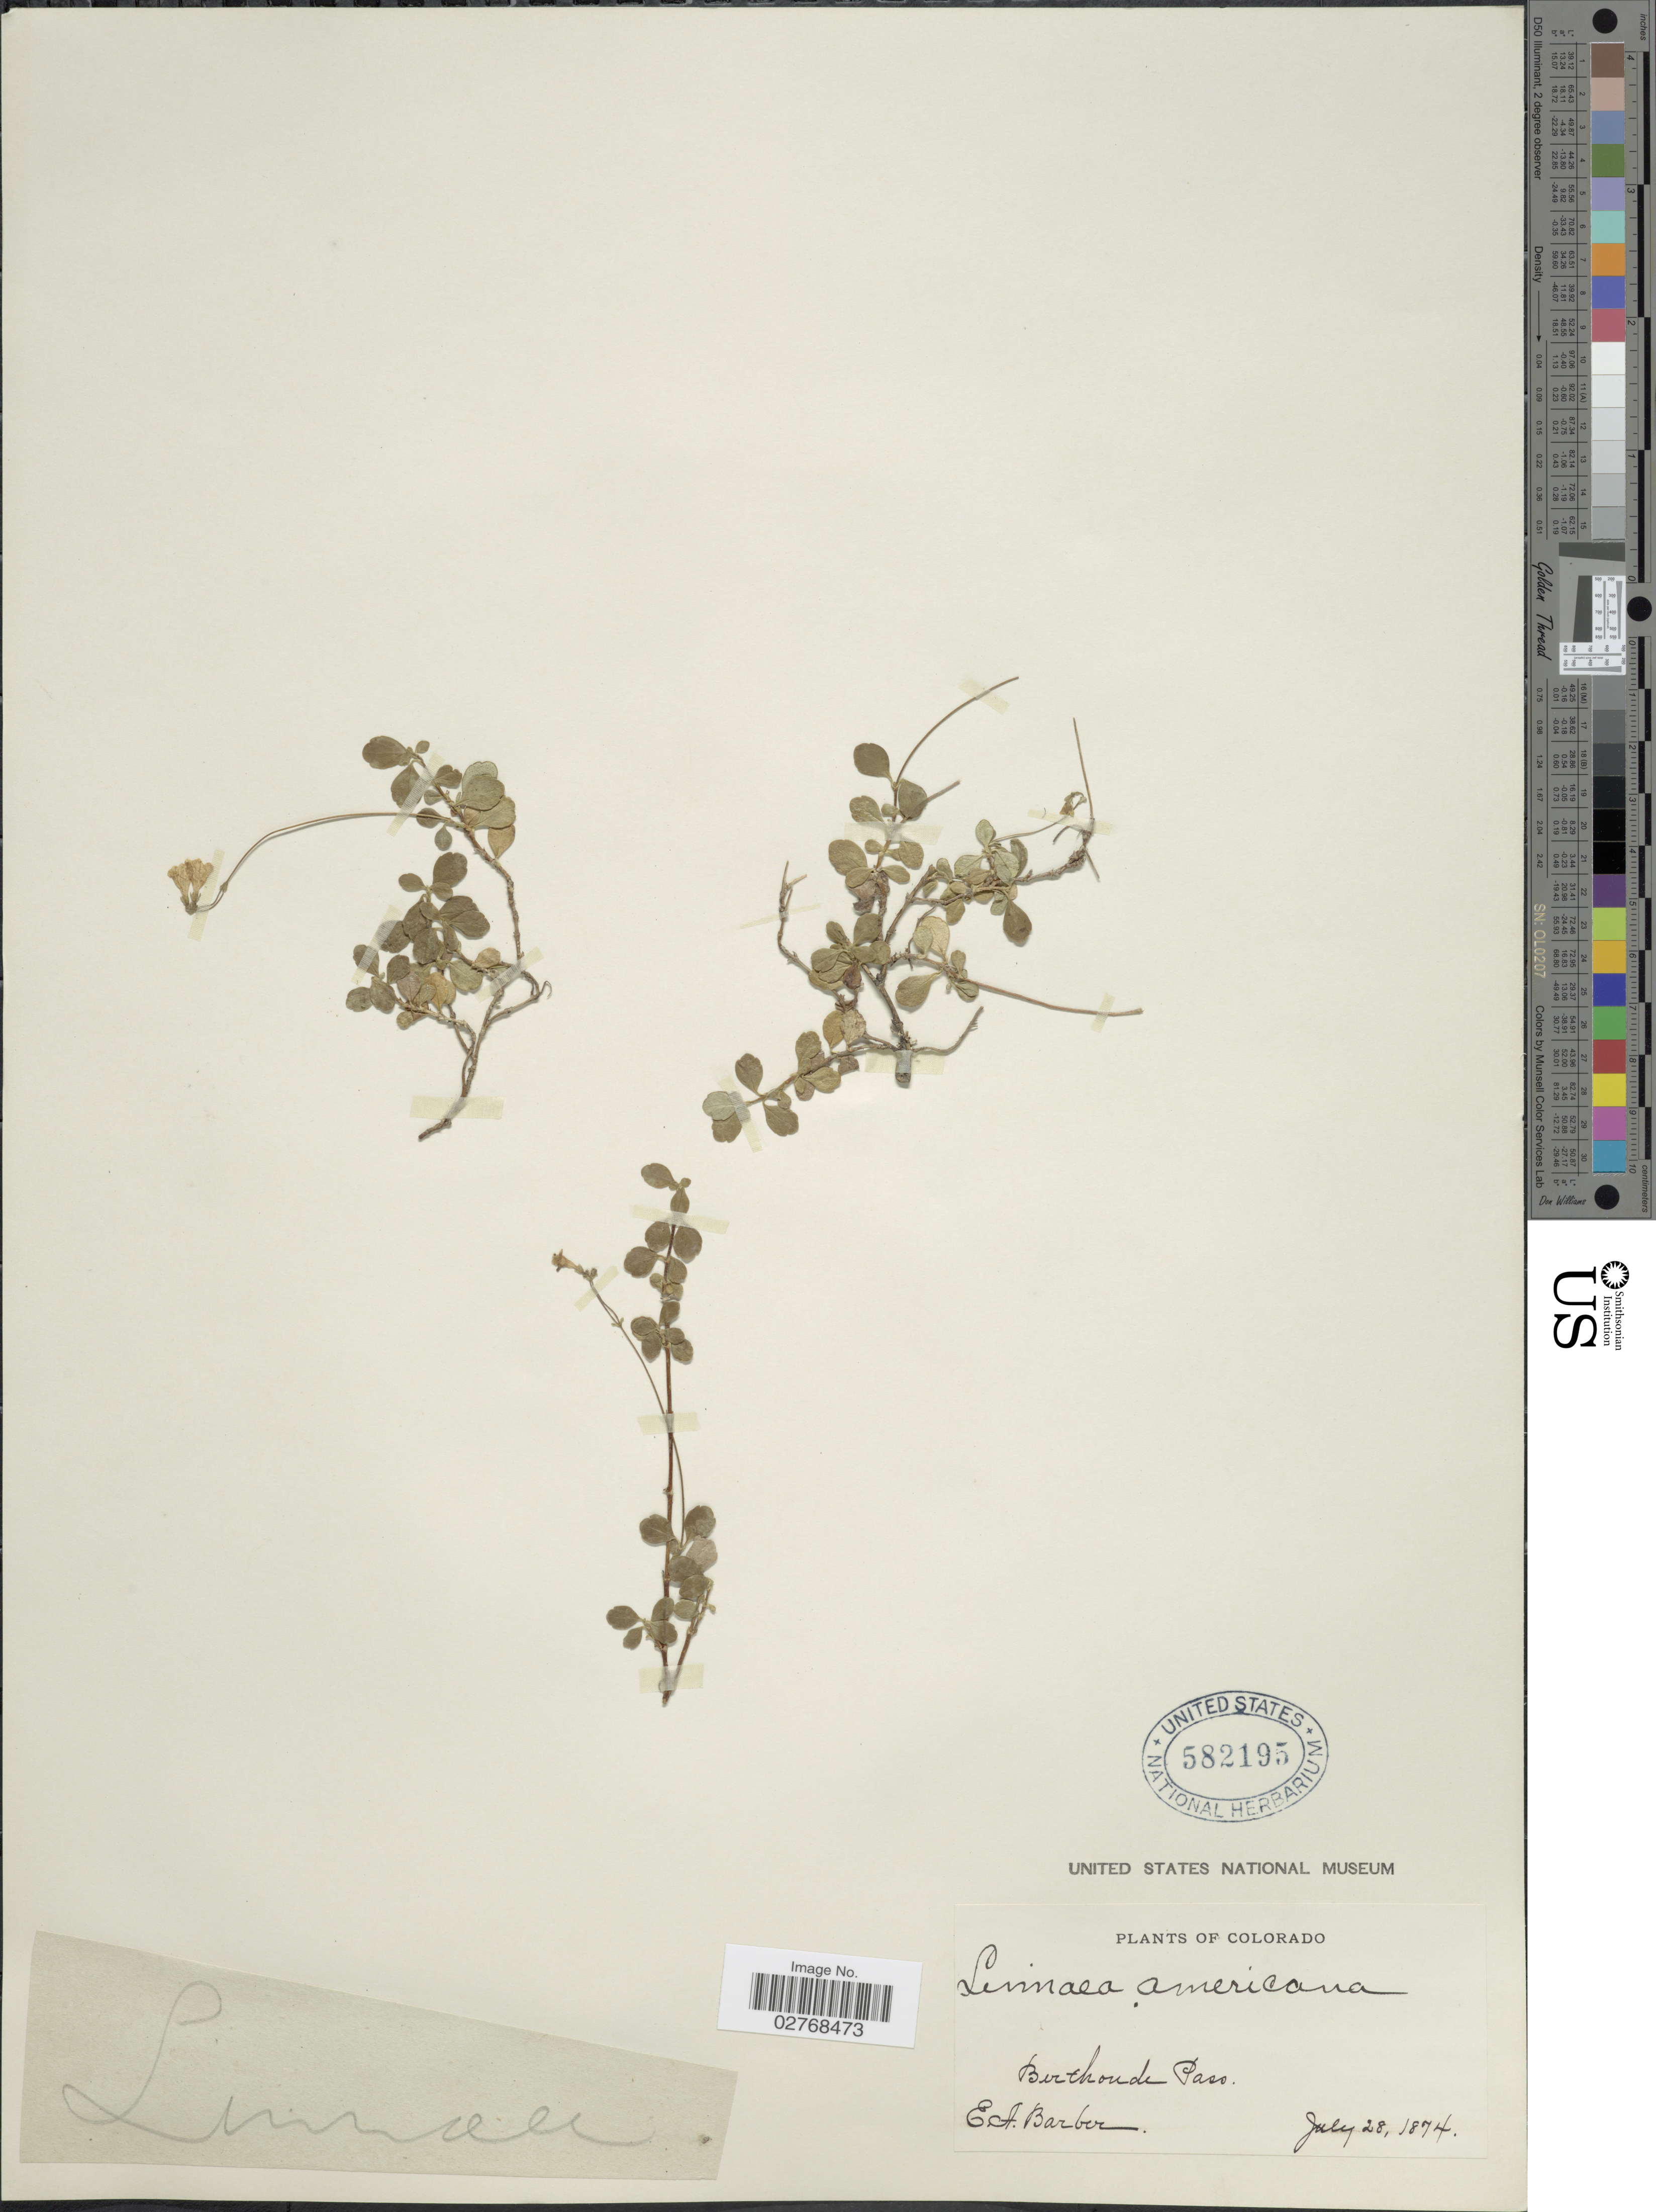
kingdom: Plantae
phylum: Tracheophyta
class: Magnoliopsida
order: Dipsacales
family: Caprifoliaceae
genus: Linnaea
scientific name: Linnaea borealis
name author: L.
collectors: E. Barber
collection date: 1874-07-28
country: United States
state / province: Colorado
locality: Berthoude Pass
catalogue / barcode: US 582195